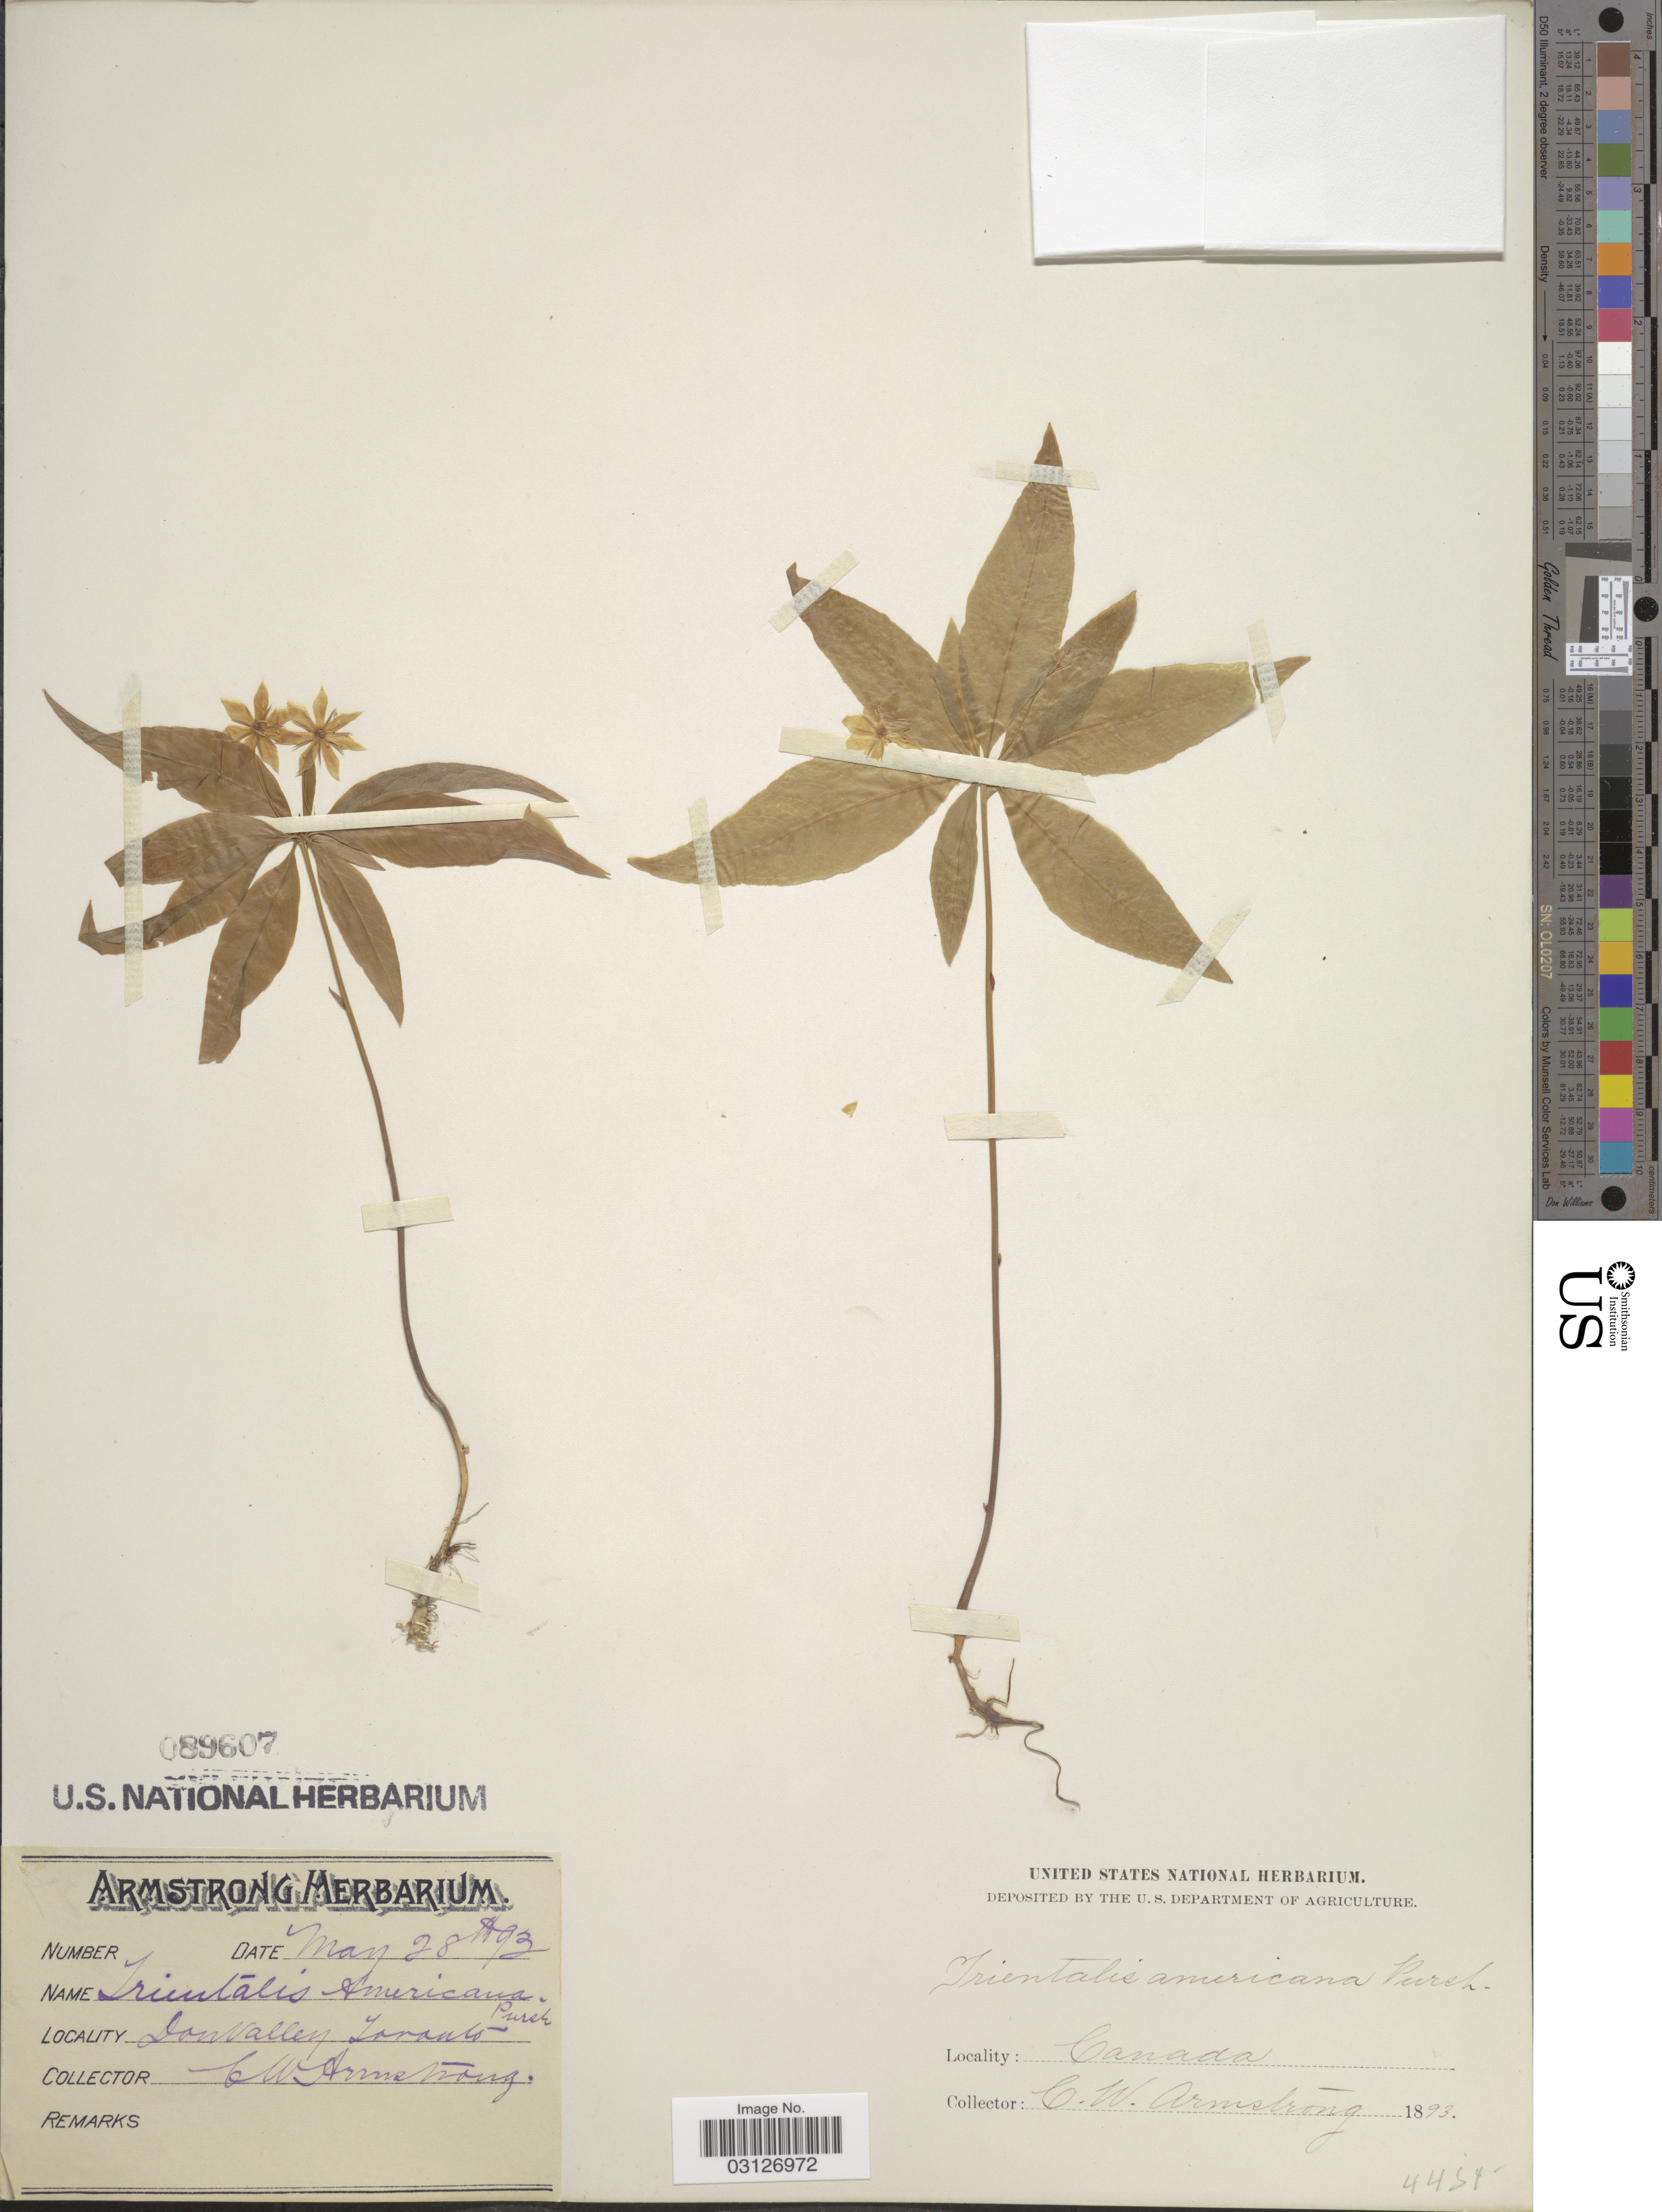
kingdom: Plantae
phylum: Tracheophyta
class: Magnoliopsida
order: Ericales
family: Primulaceae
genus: Trientalis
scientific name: Trientalis americana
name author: Pursh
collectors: C. W. Armstrong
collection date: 1893-05-28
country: Canada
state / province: Ontario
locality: Donvalley Toronto.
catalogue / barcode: US 89607